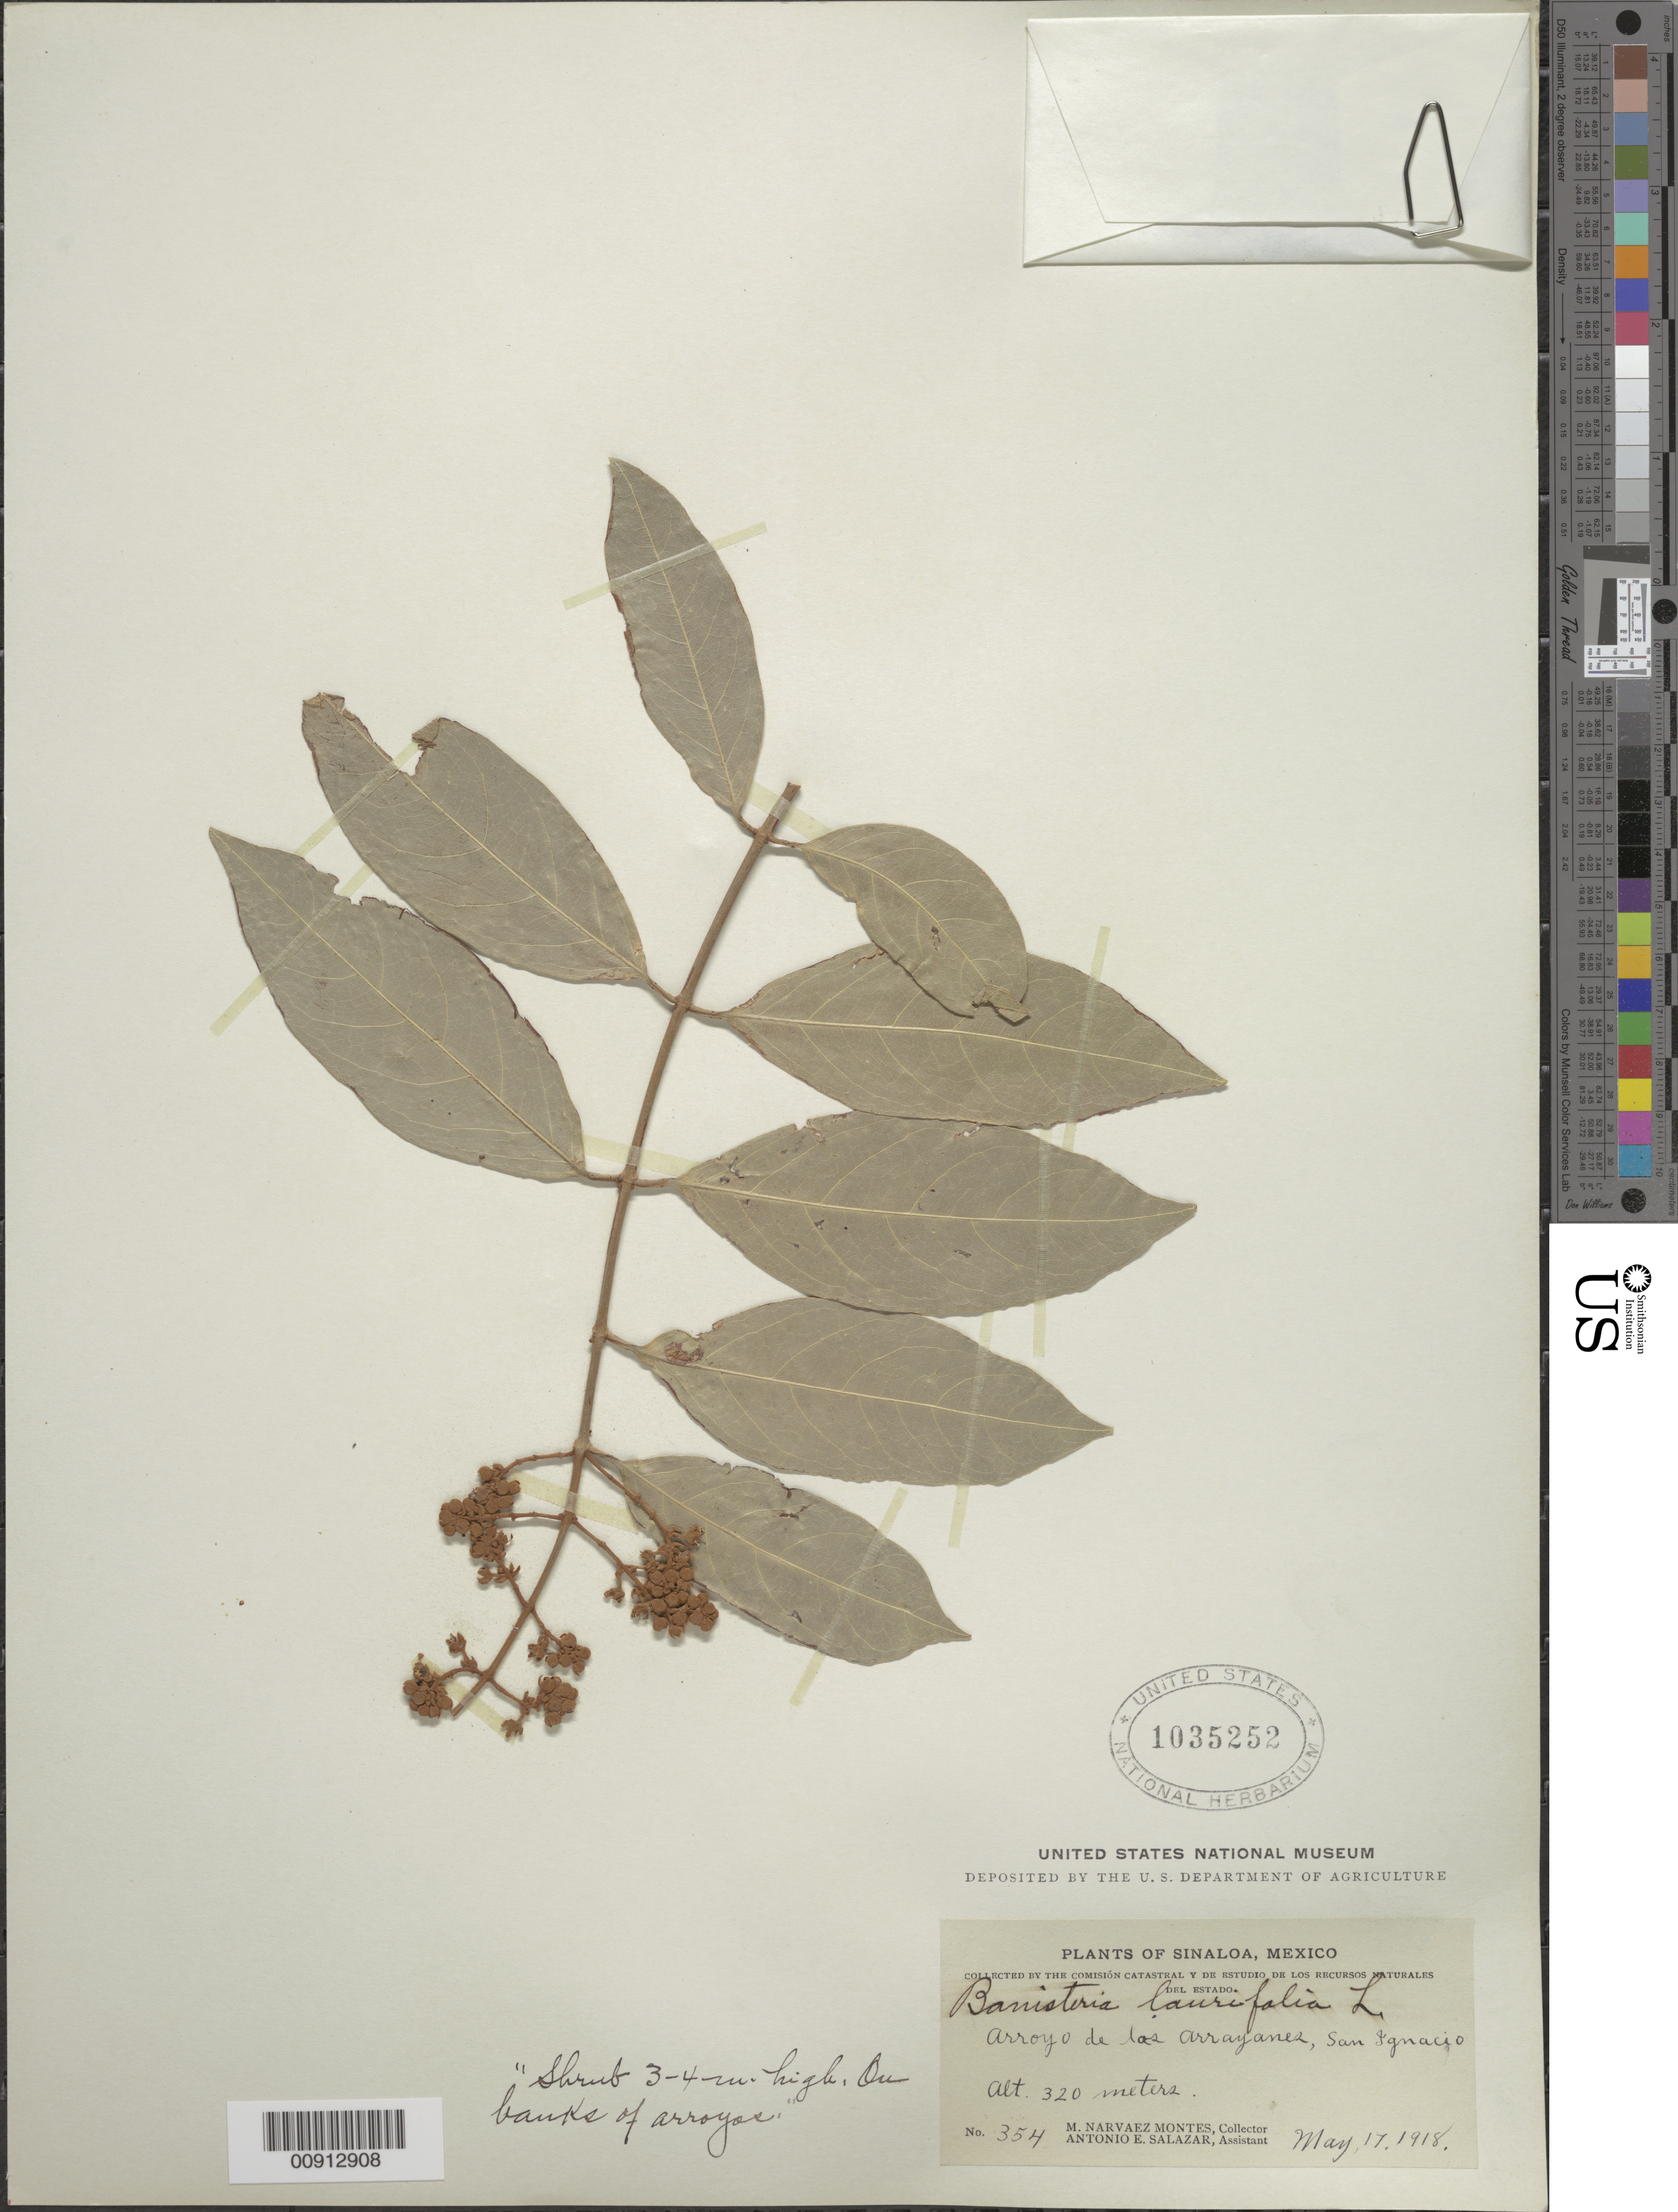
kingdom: Plantae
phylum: Tracheophyta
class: Magnoliopsida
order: Malpighiales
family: Malpighiaceae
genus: Heteropterys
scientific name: Heteropterys laurifolia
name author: (L.) A. Juss.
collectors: M. Narvaez-Montes & A. E. Salazar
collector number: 354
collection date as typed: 17 May 1918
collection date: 1918-05-17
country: Mexico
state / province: Sinaloa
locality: Arroyo de los Arrayanes, San Ignacio, Sinaloa.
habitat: On banks of arroyos.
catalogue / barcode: US 1035252